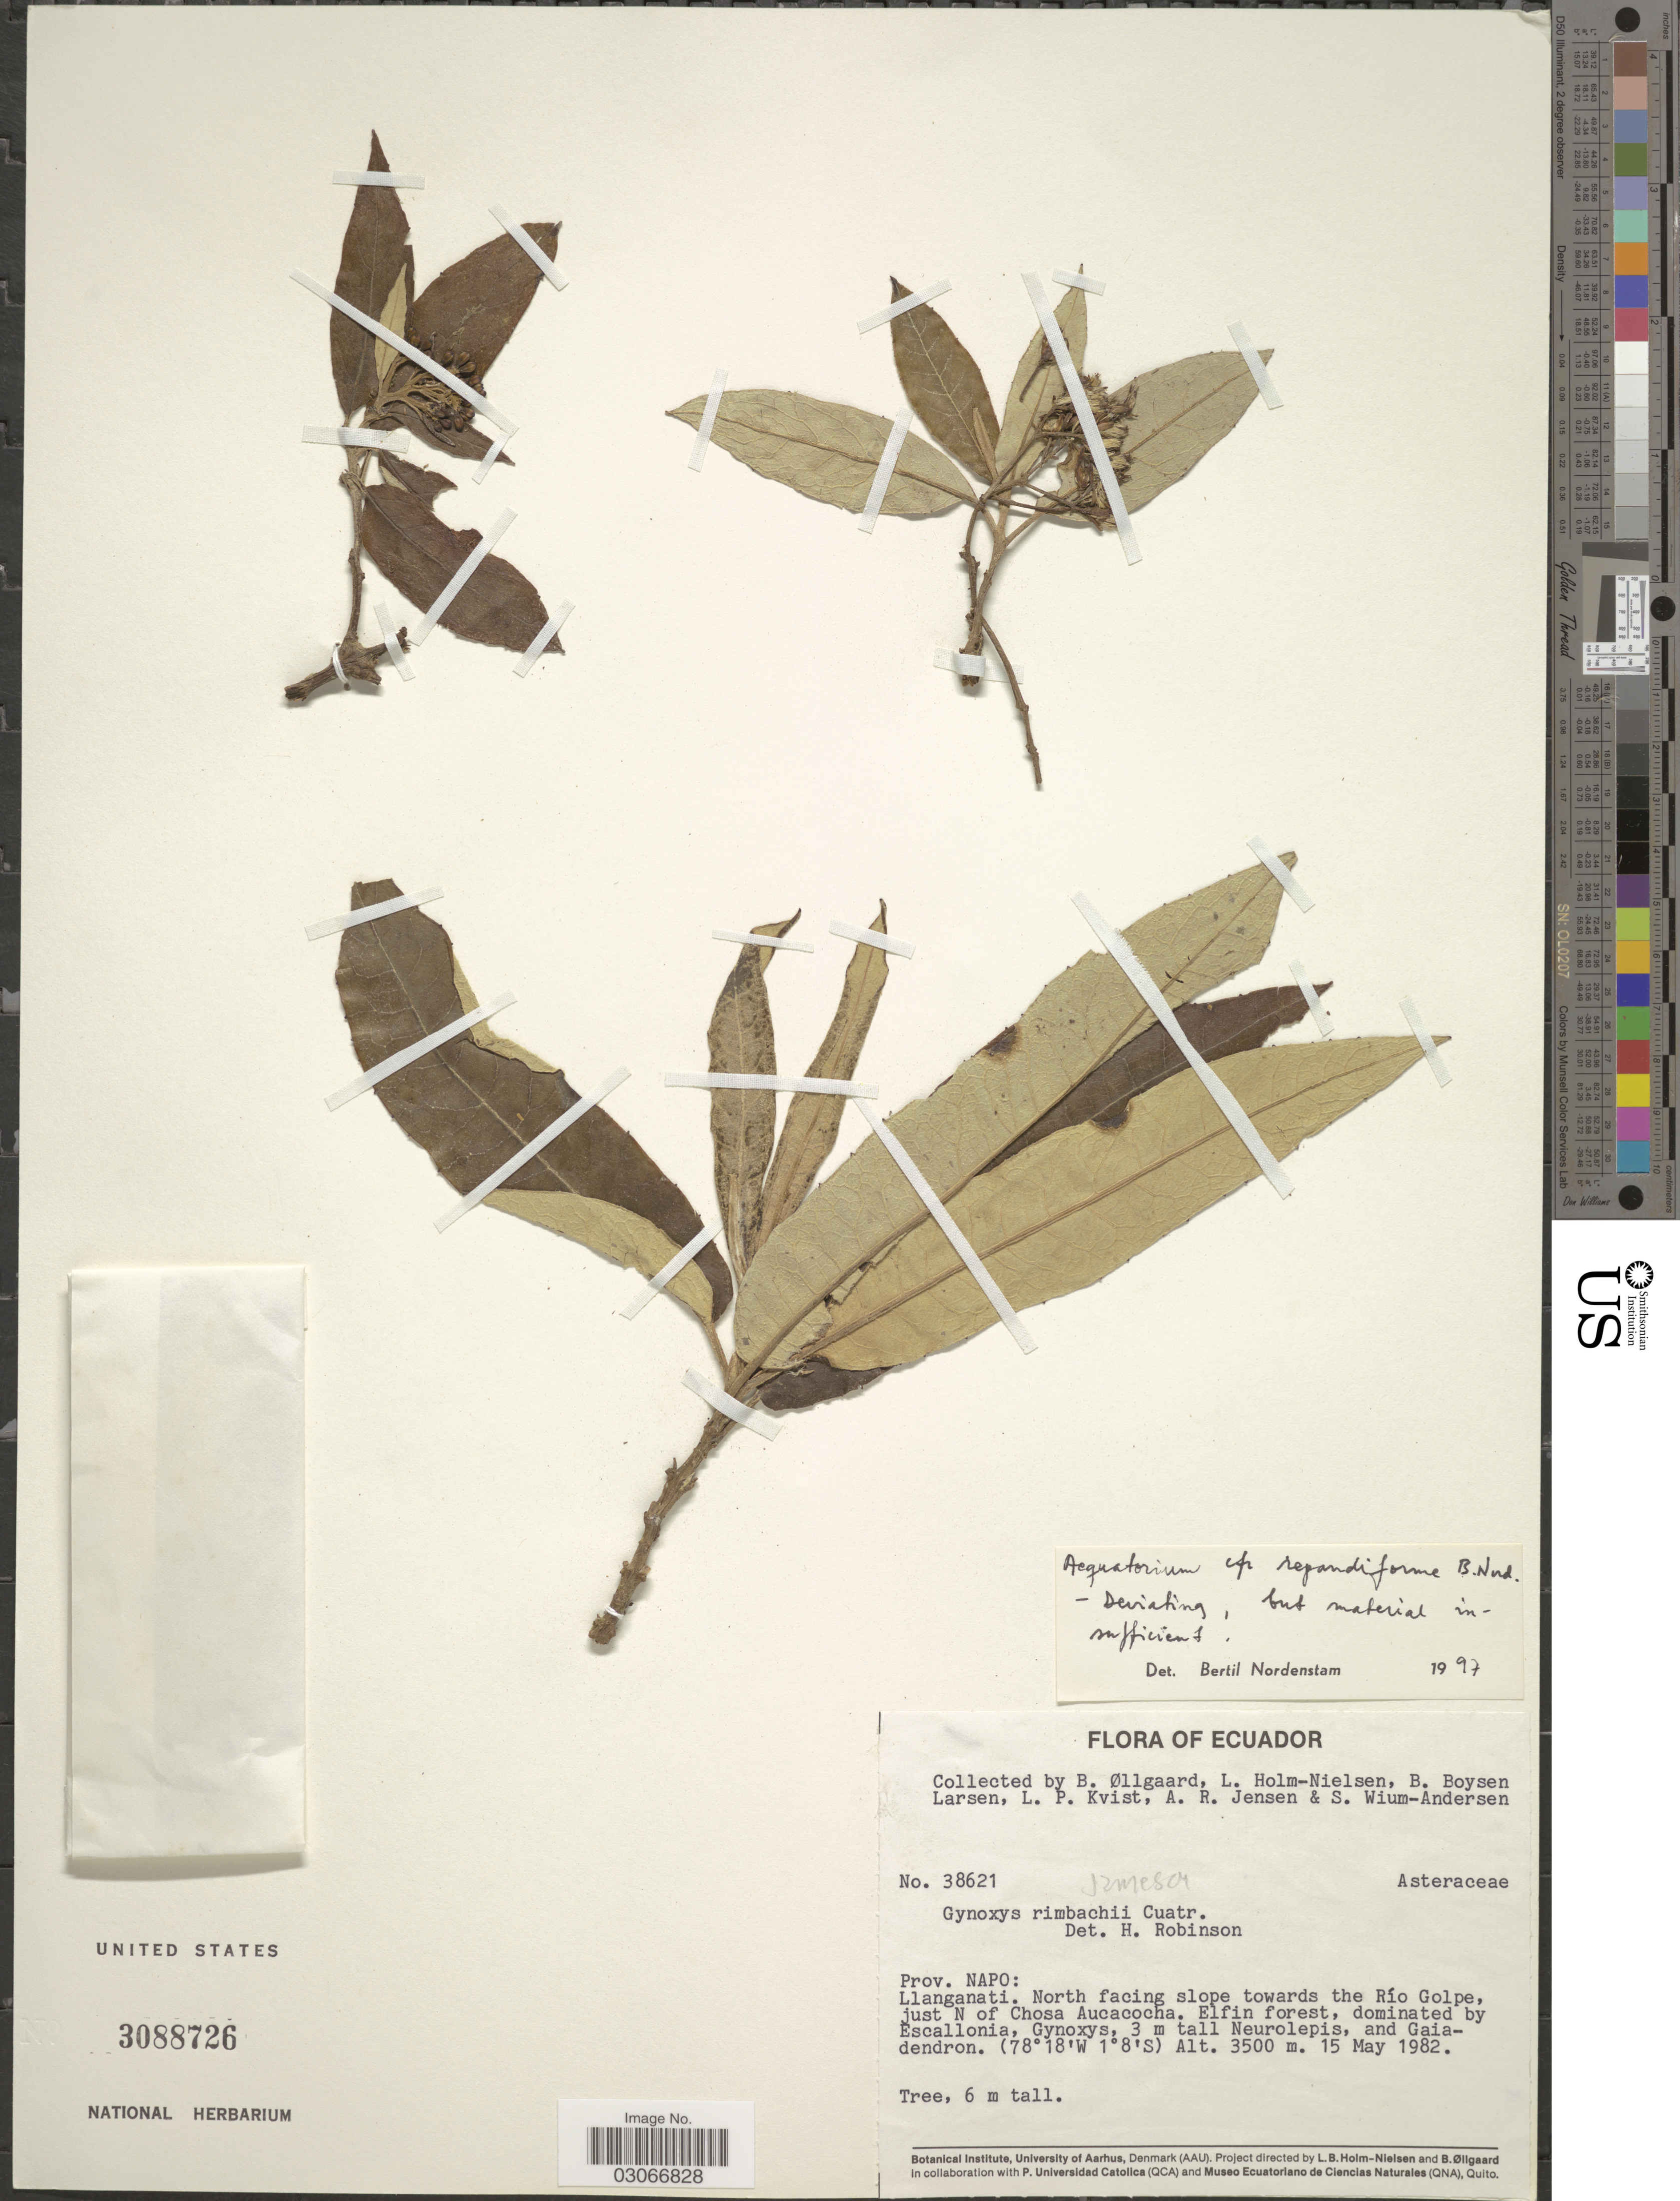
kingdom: Plantae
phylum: Tracheophyta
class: Magnoliopsida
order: Asterales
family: Asteraceae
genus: Aequatorium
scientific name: Aequatorium repandiforme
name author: B. Nord.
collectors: B. Øllgaard, L. Holm-Nielsen, B. Boysen Larsen, L. P. Kvist & et al.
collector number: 38621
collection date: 1982-05-15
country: Ecuador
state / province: Napo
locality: Llanganati. North facing slope towards the Río Golpe, just N of Chosa Aucacocha.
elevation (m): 3500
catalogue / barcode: US 3088726